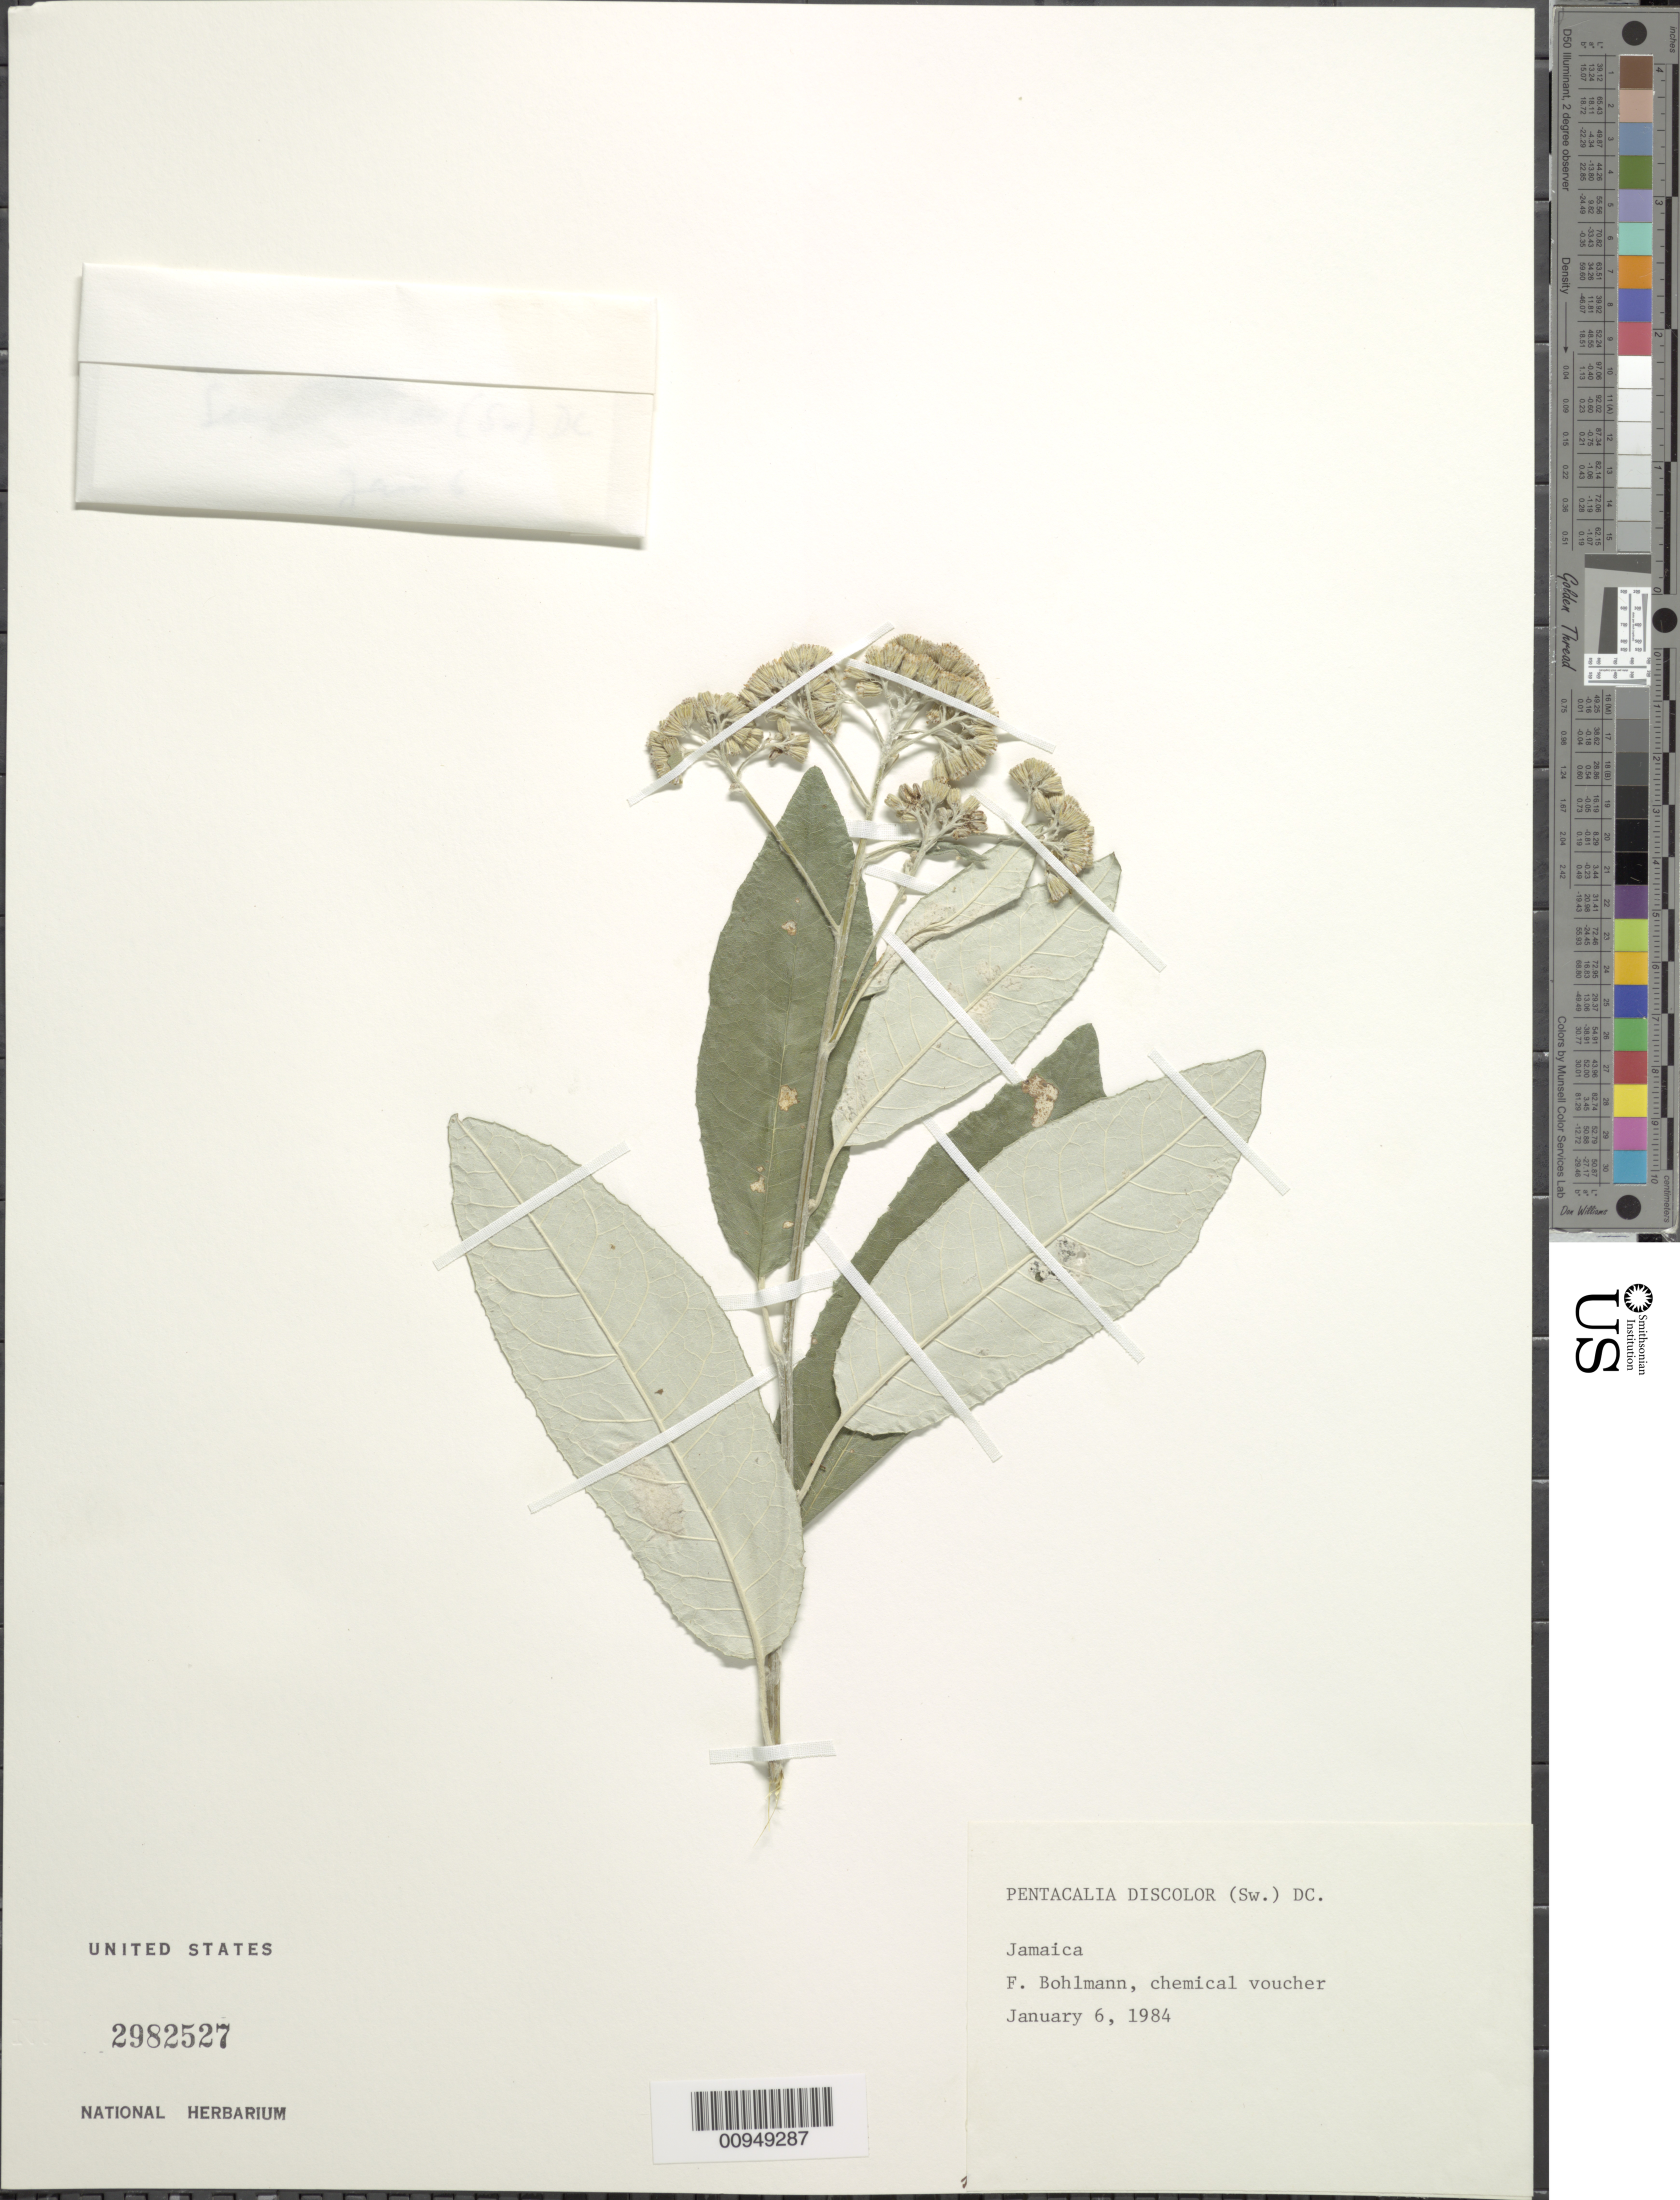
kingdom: Plantae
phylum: Tracheophyta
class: Magnoliopsida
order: Asterales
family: Asteraceae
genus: Senecio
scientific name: Senecio discolor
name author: (Sw.) DC.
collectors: Bohlmann, F.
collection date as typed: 06 Jan 1984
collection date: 1984-01-06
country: Jamaica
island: Jamaica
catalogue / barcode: US 2982527